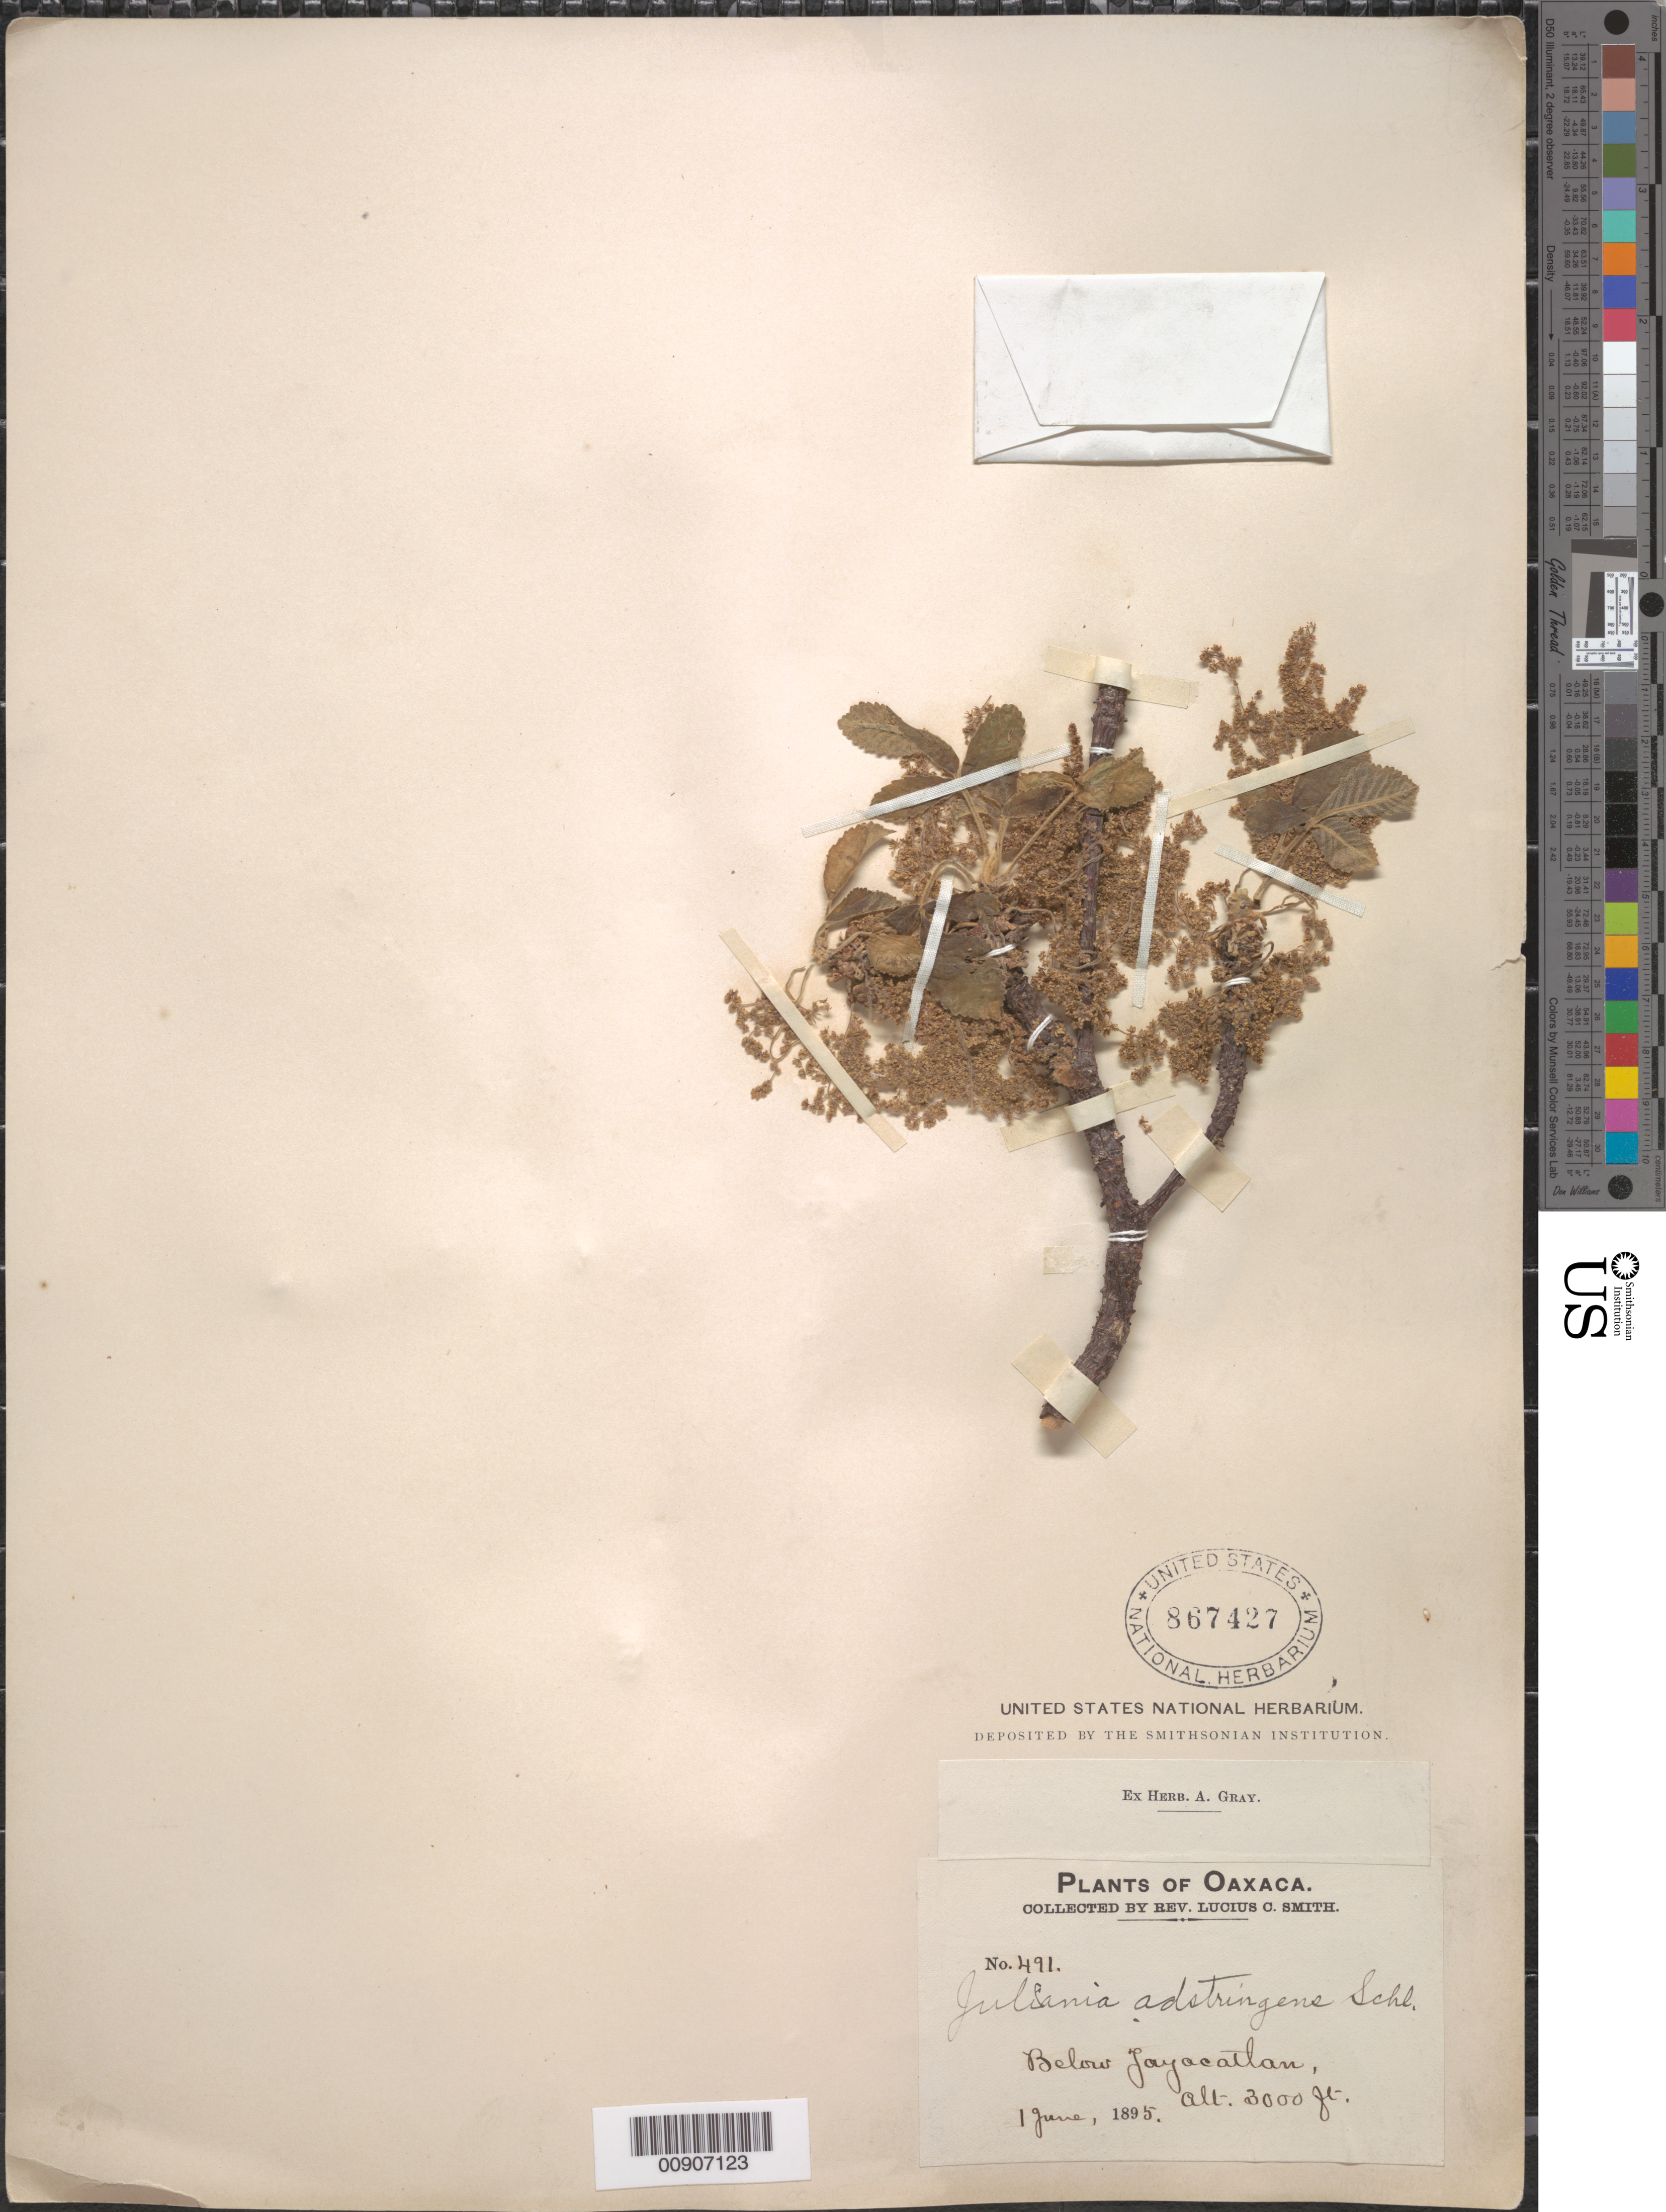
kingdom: Plantae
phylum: Tracheophyta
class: Magnoliopsida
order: Sapindales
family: Anacardiaceae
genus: Amphipterygium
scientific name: Amphipterygium adstringens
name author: (Schltdl.) Schiede ex Standl.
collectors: L. C. Smith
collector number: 491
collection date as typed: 01 Jun 1895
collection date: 1895-06-01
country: Mexico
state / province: Oaxaca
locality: Below Jayacatlán, Oaxaca.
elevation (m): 914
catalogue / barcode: US 867427